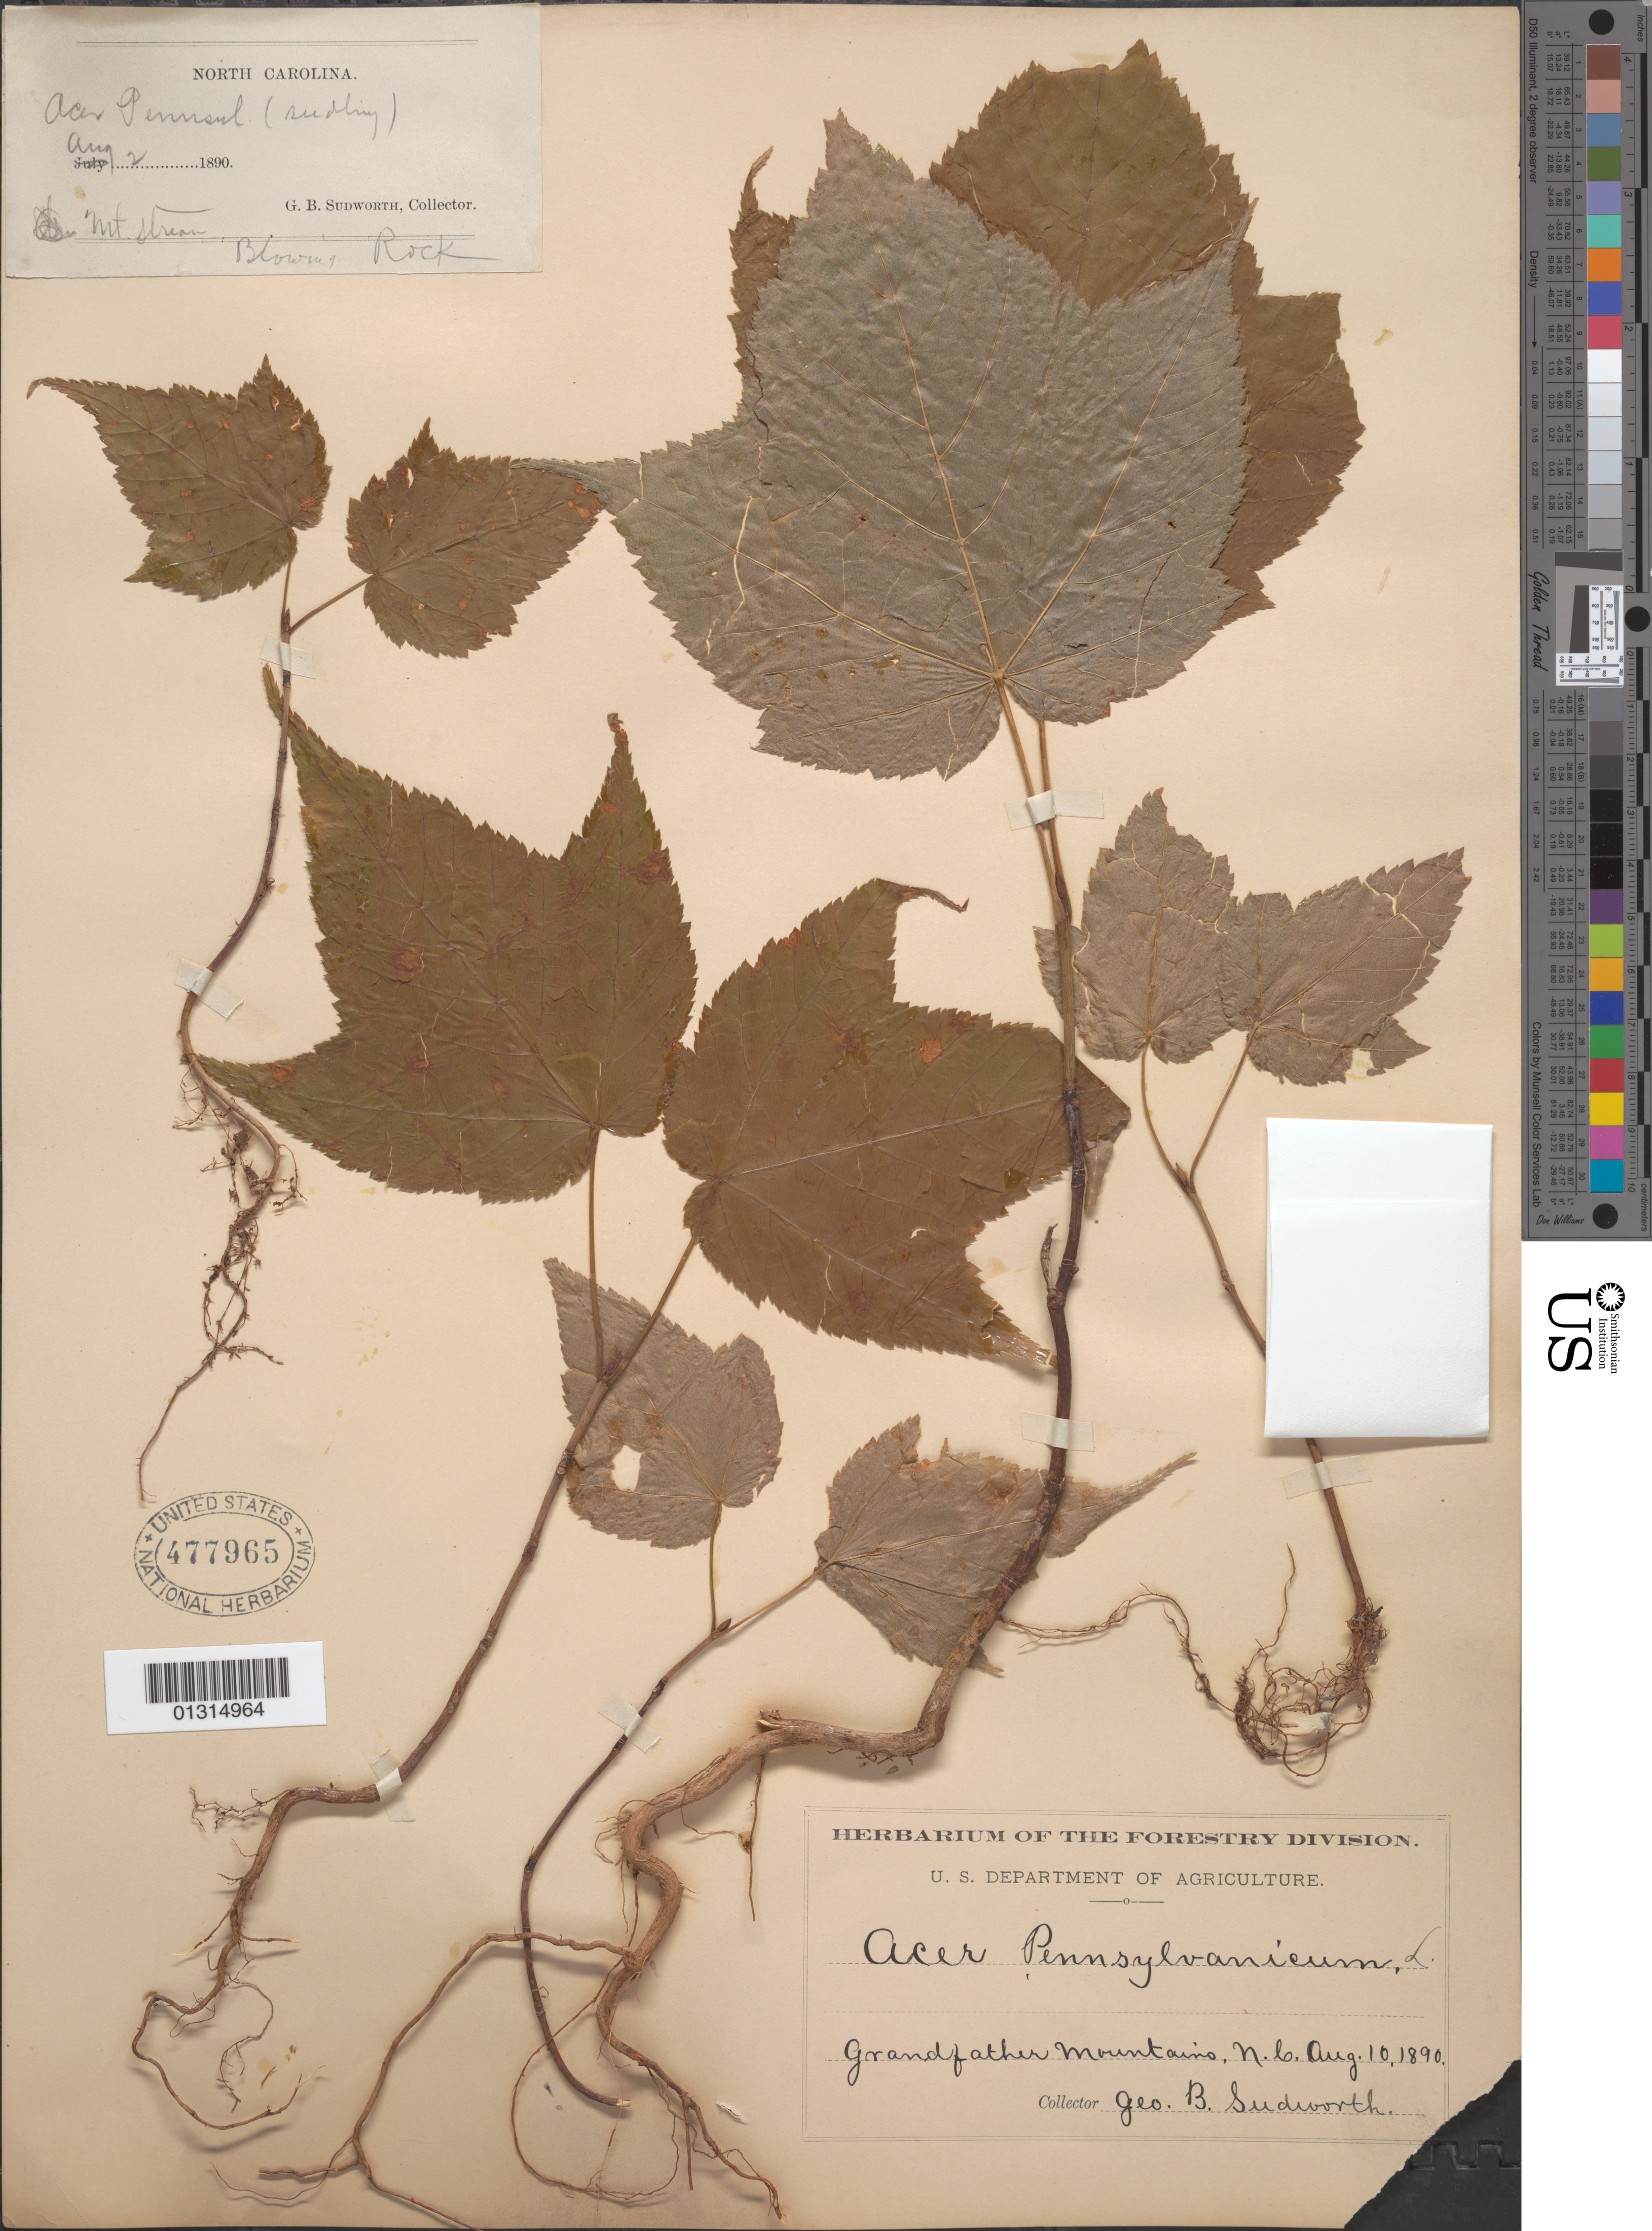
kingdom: Plantae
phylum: Tracheophyta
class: Magnoliopsida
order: Sapindales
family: Sapindaceae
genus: Acer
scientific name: Acer pensylvanicum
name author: L.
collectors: G. B. Sudworth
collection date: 1890-08-10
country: United States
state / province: North Carolina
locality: Grandfather Mountain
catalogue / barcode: US 477965